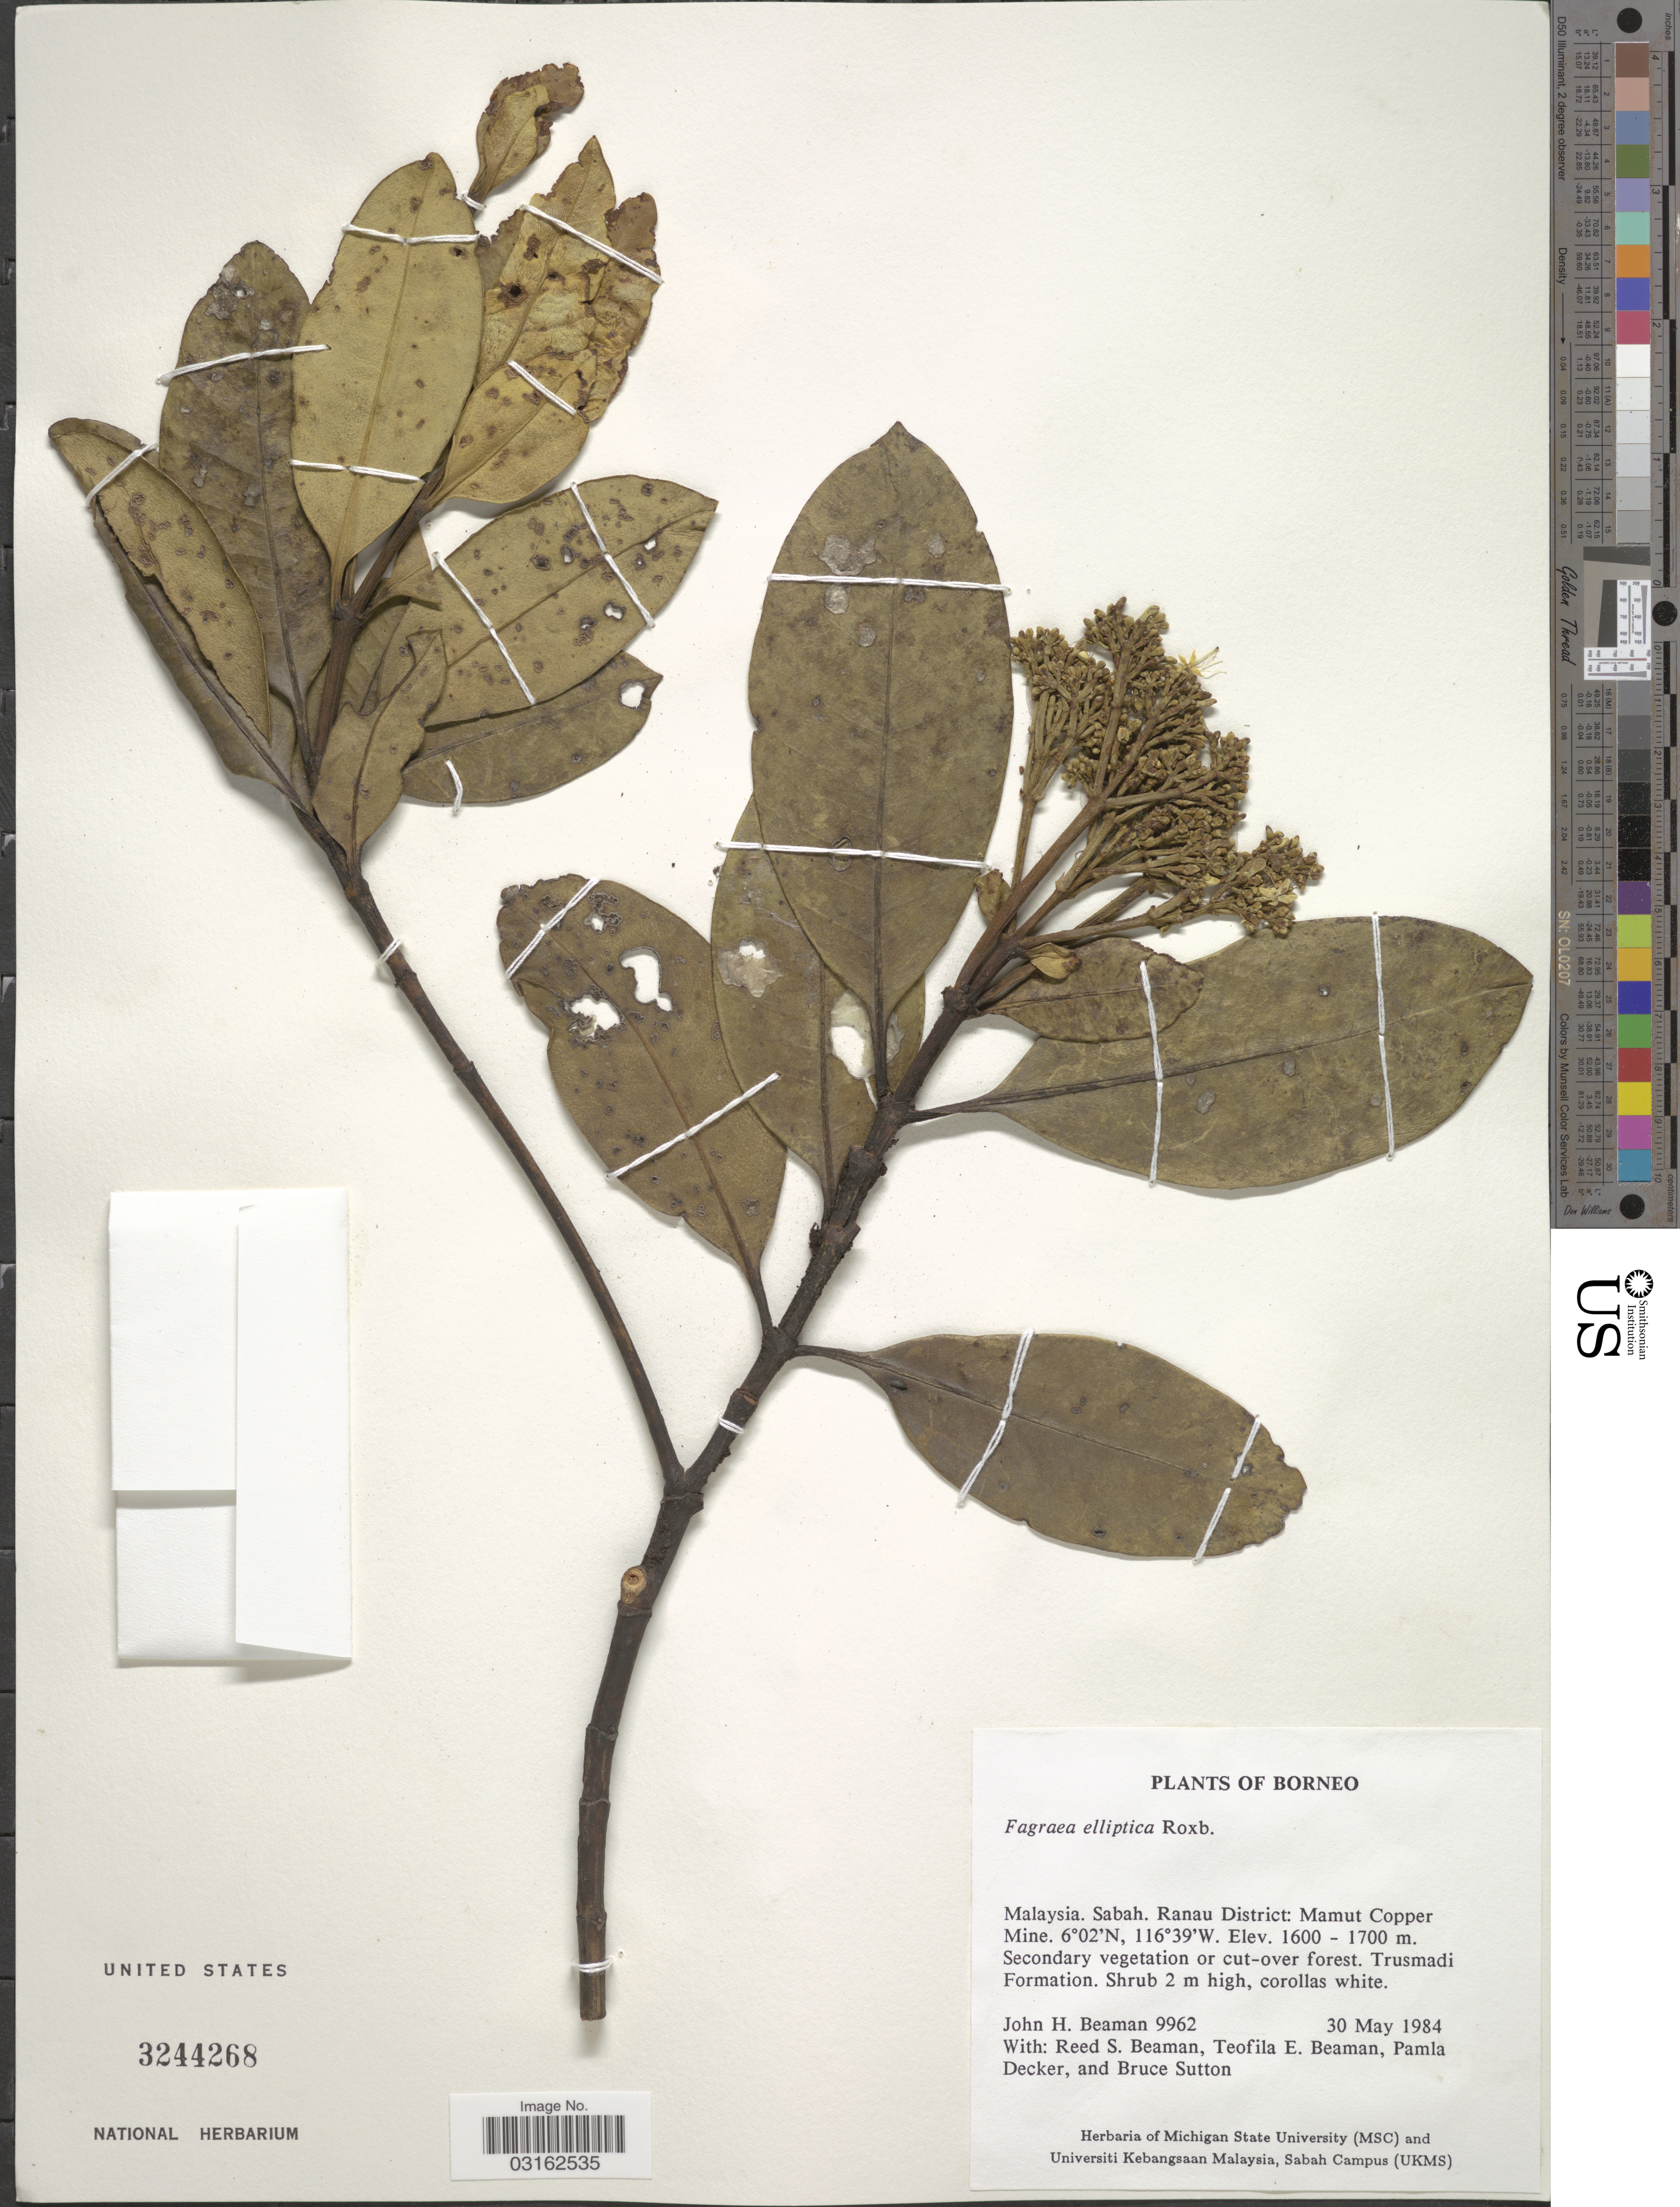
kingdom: Plantae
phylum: Tracheophyta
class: Magnoliopsida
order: Gentianales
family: Gentianaceae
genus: Fagraea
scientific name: Fagraea elliptica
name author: Roxb.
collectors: J. H. Beaman, R. S. Beaman, T. E. Beaman, P. Decker & B. Sutton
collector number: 9962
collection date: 1984-05-30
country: Malaysia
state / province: Sabah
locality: Borneo. Ranau District: Mamut Copper Mine.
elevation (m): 1600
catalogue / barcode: US 3244268